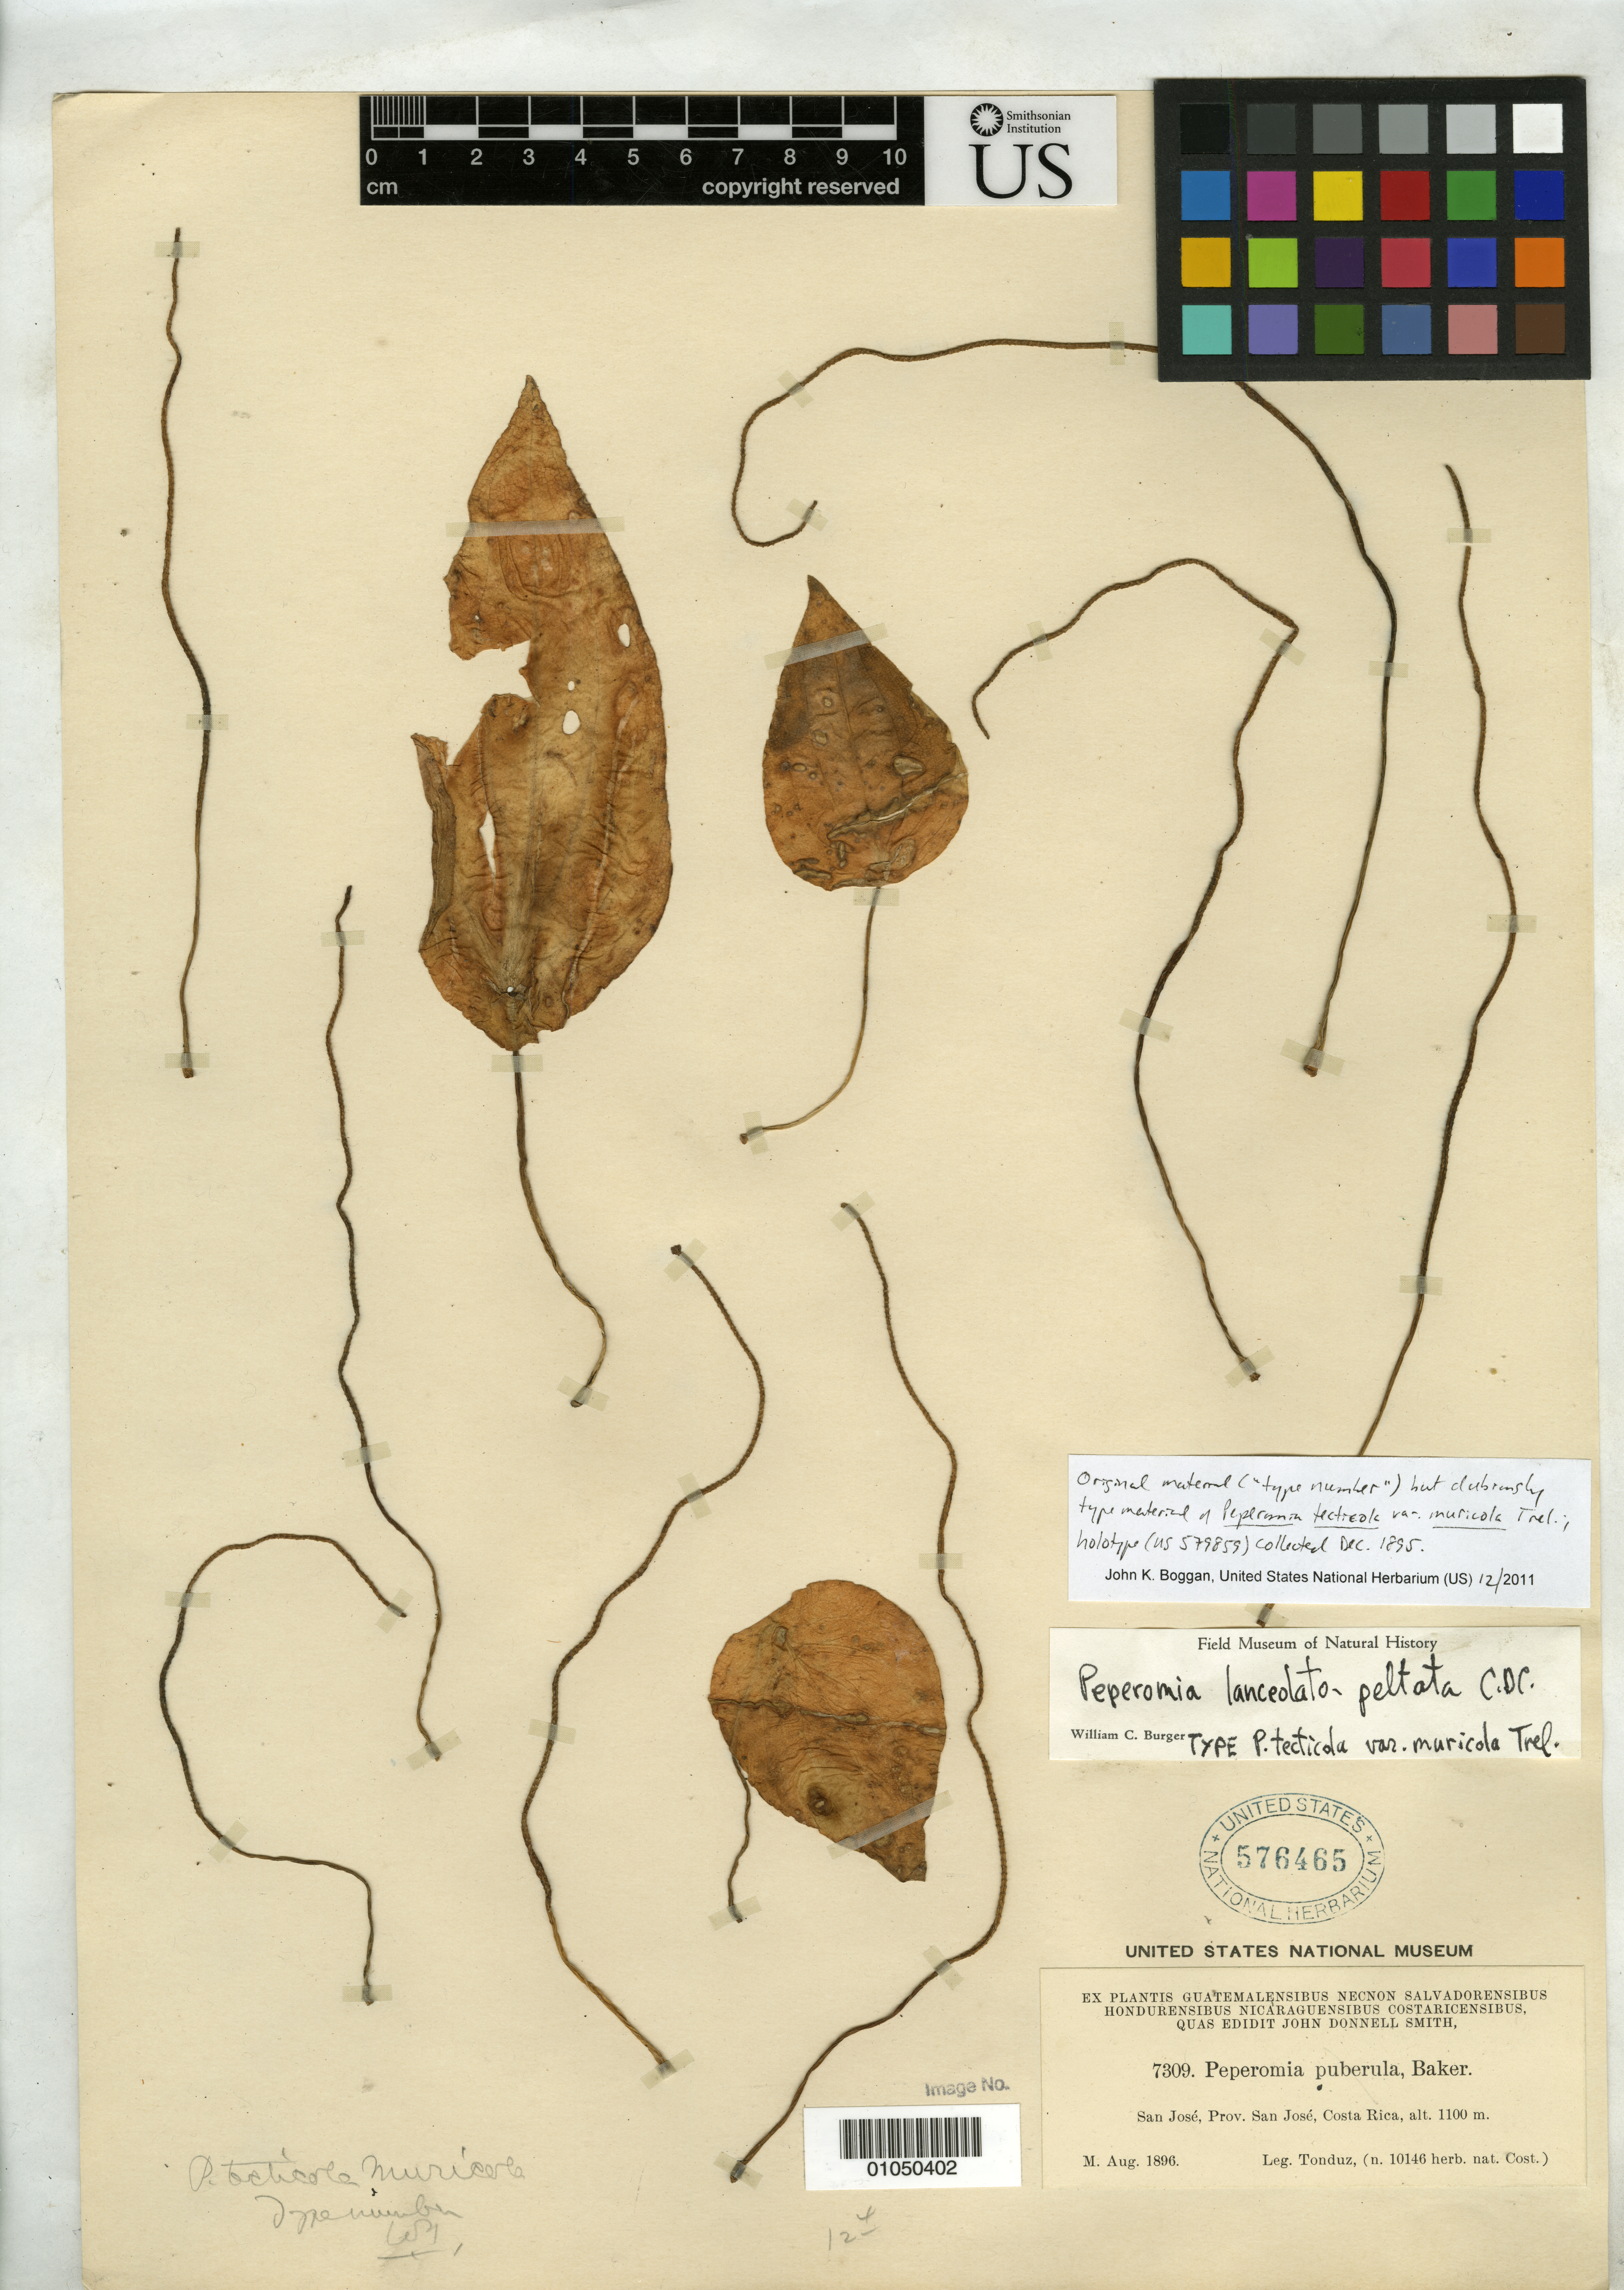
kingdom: Plantae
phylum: Tracheophyta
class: Magnoliopsida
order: Piperales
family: Piperaceae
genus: Peperomia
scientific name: Peperomia tecticola var. muricola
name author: Trel.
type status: Type Number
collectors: A. Tonduz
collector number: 10146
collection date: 1896-08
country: Costa Rica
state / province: San José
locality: San José, Prov. San José.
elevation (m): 1100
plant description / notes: Donnell Smith herbarium number 7309, "Leg. Tonduz, (n. 10146 herb. nat. Cost.)". Annotated by W.C. Burger (undated) as "TYPE"; annotated by Trelease as "type number". Original material but dubiously type material; collection date Aug. 1896 on label whereas holotype (USNH 579859, annotated as "Type" by Trelease) bears collection date of Dec. 1895.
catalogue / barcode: US 576465